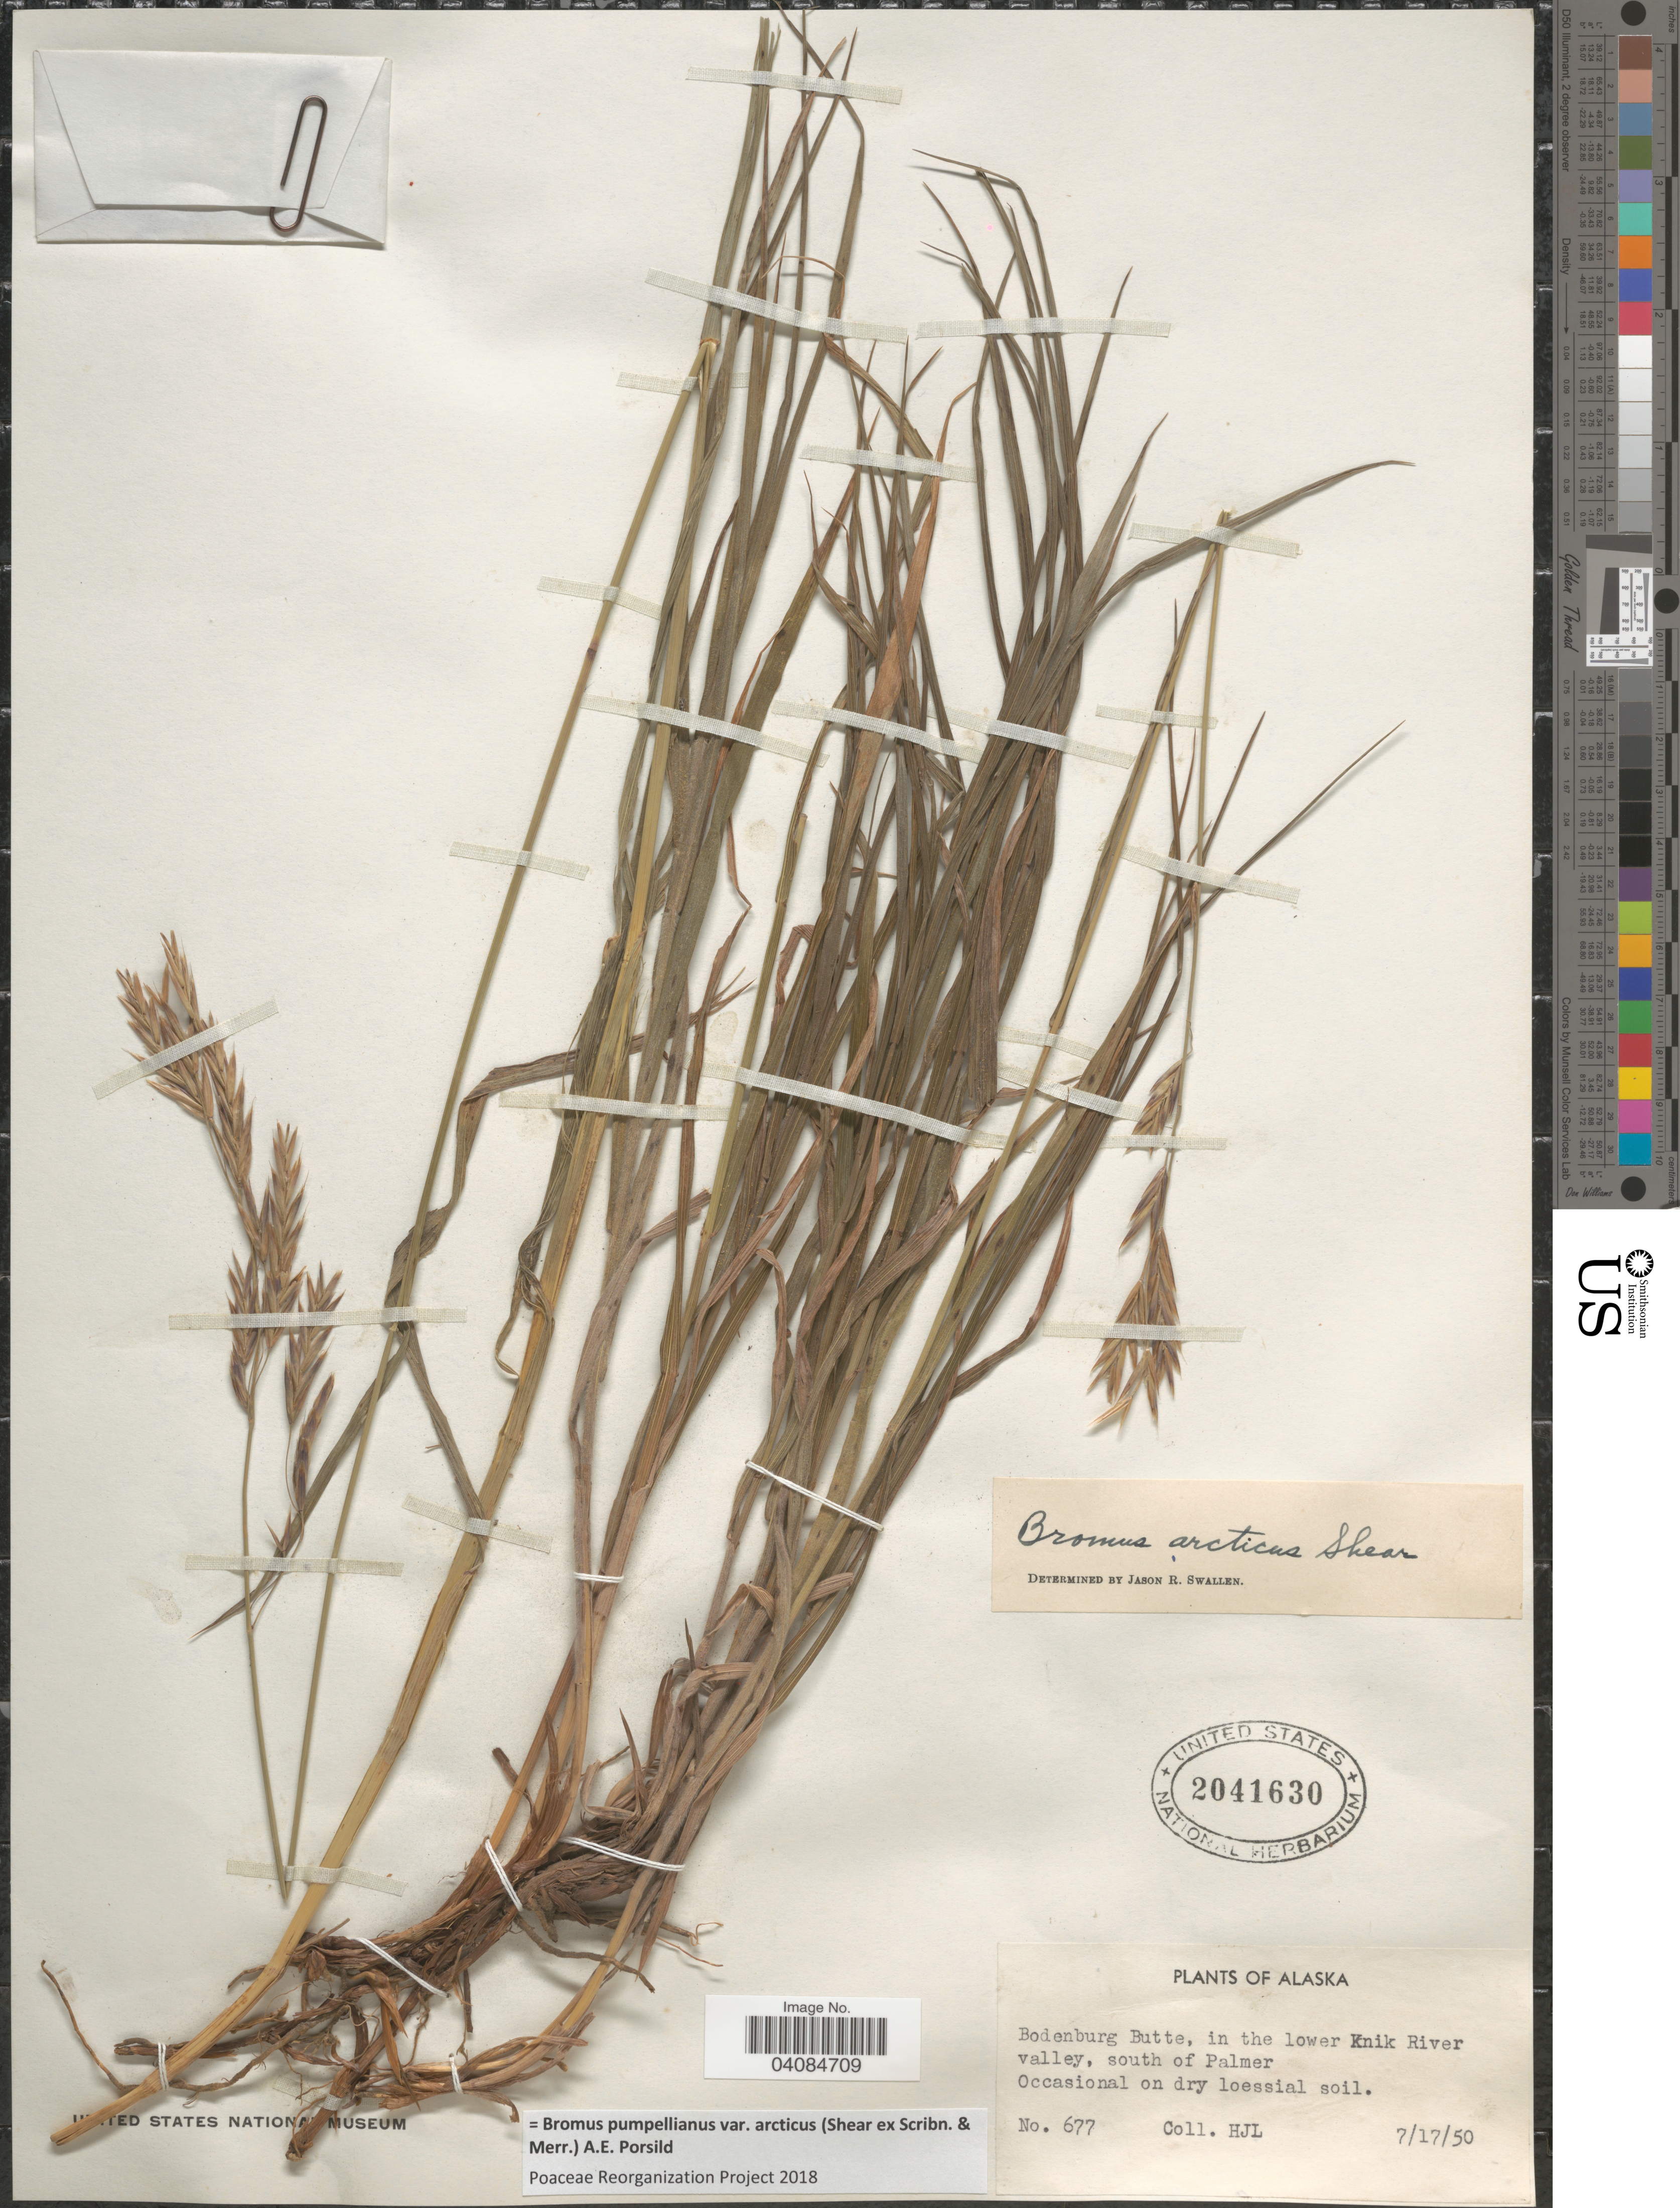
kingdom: Plantae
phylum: Tracheophyta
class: Liliopsida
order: Poales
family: Poaceae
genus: Bromus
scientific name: Bromus pumpellianus var. arcticus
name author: (Shear ex Scribn. & Merr.) A.E. Porsild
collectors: H. J. L.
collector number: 677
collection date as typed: Transcribed d/m/y: 17/7/50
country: United States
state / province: Alaska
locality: Bodenburg Butte, in the lower Knik River valley, south of Palmer.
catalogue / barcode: US 2041630